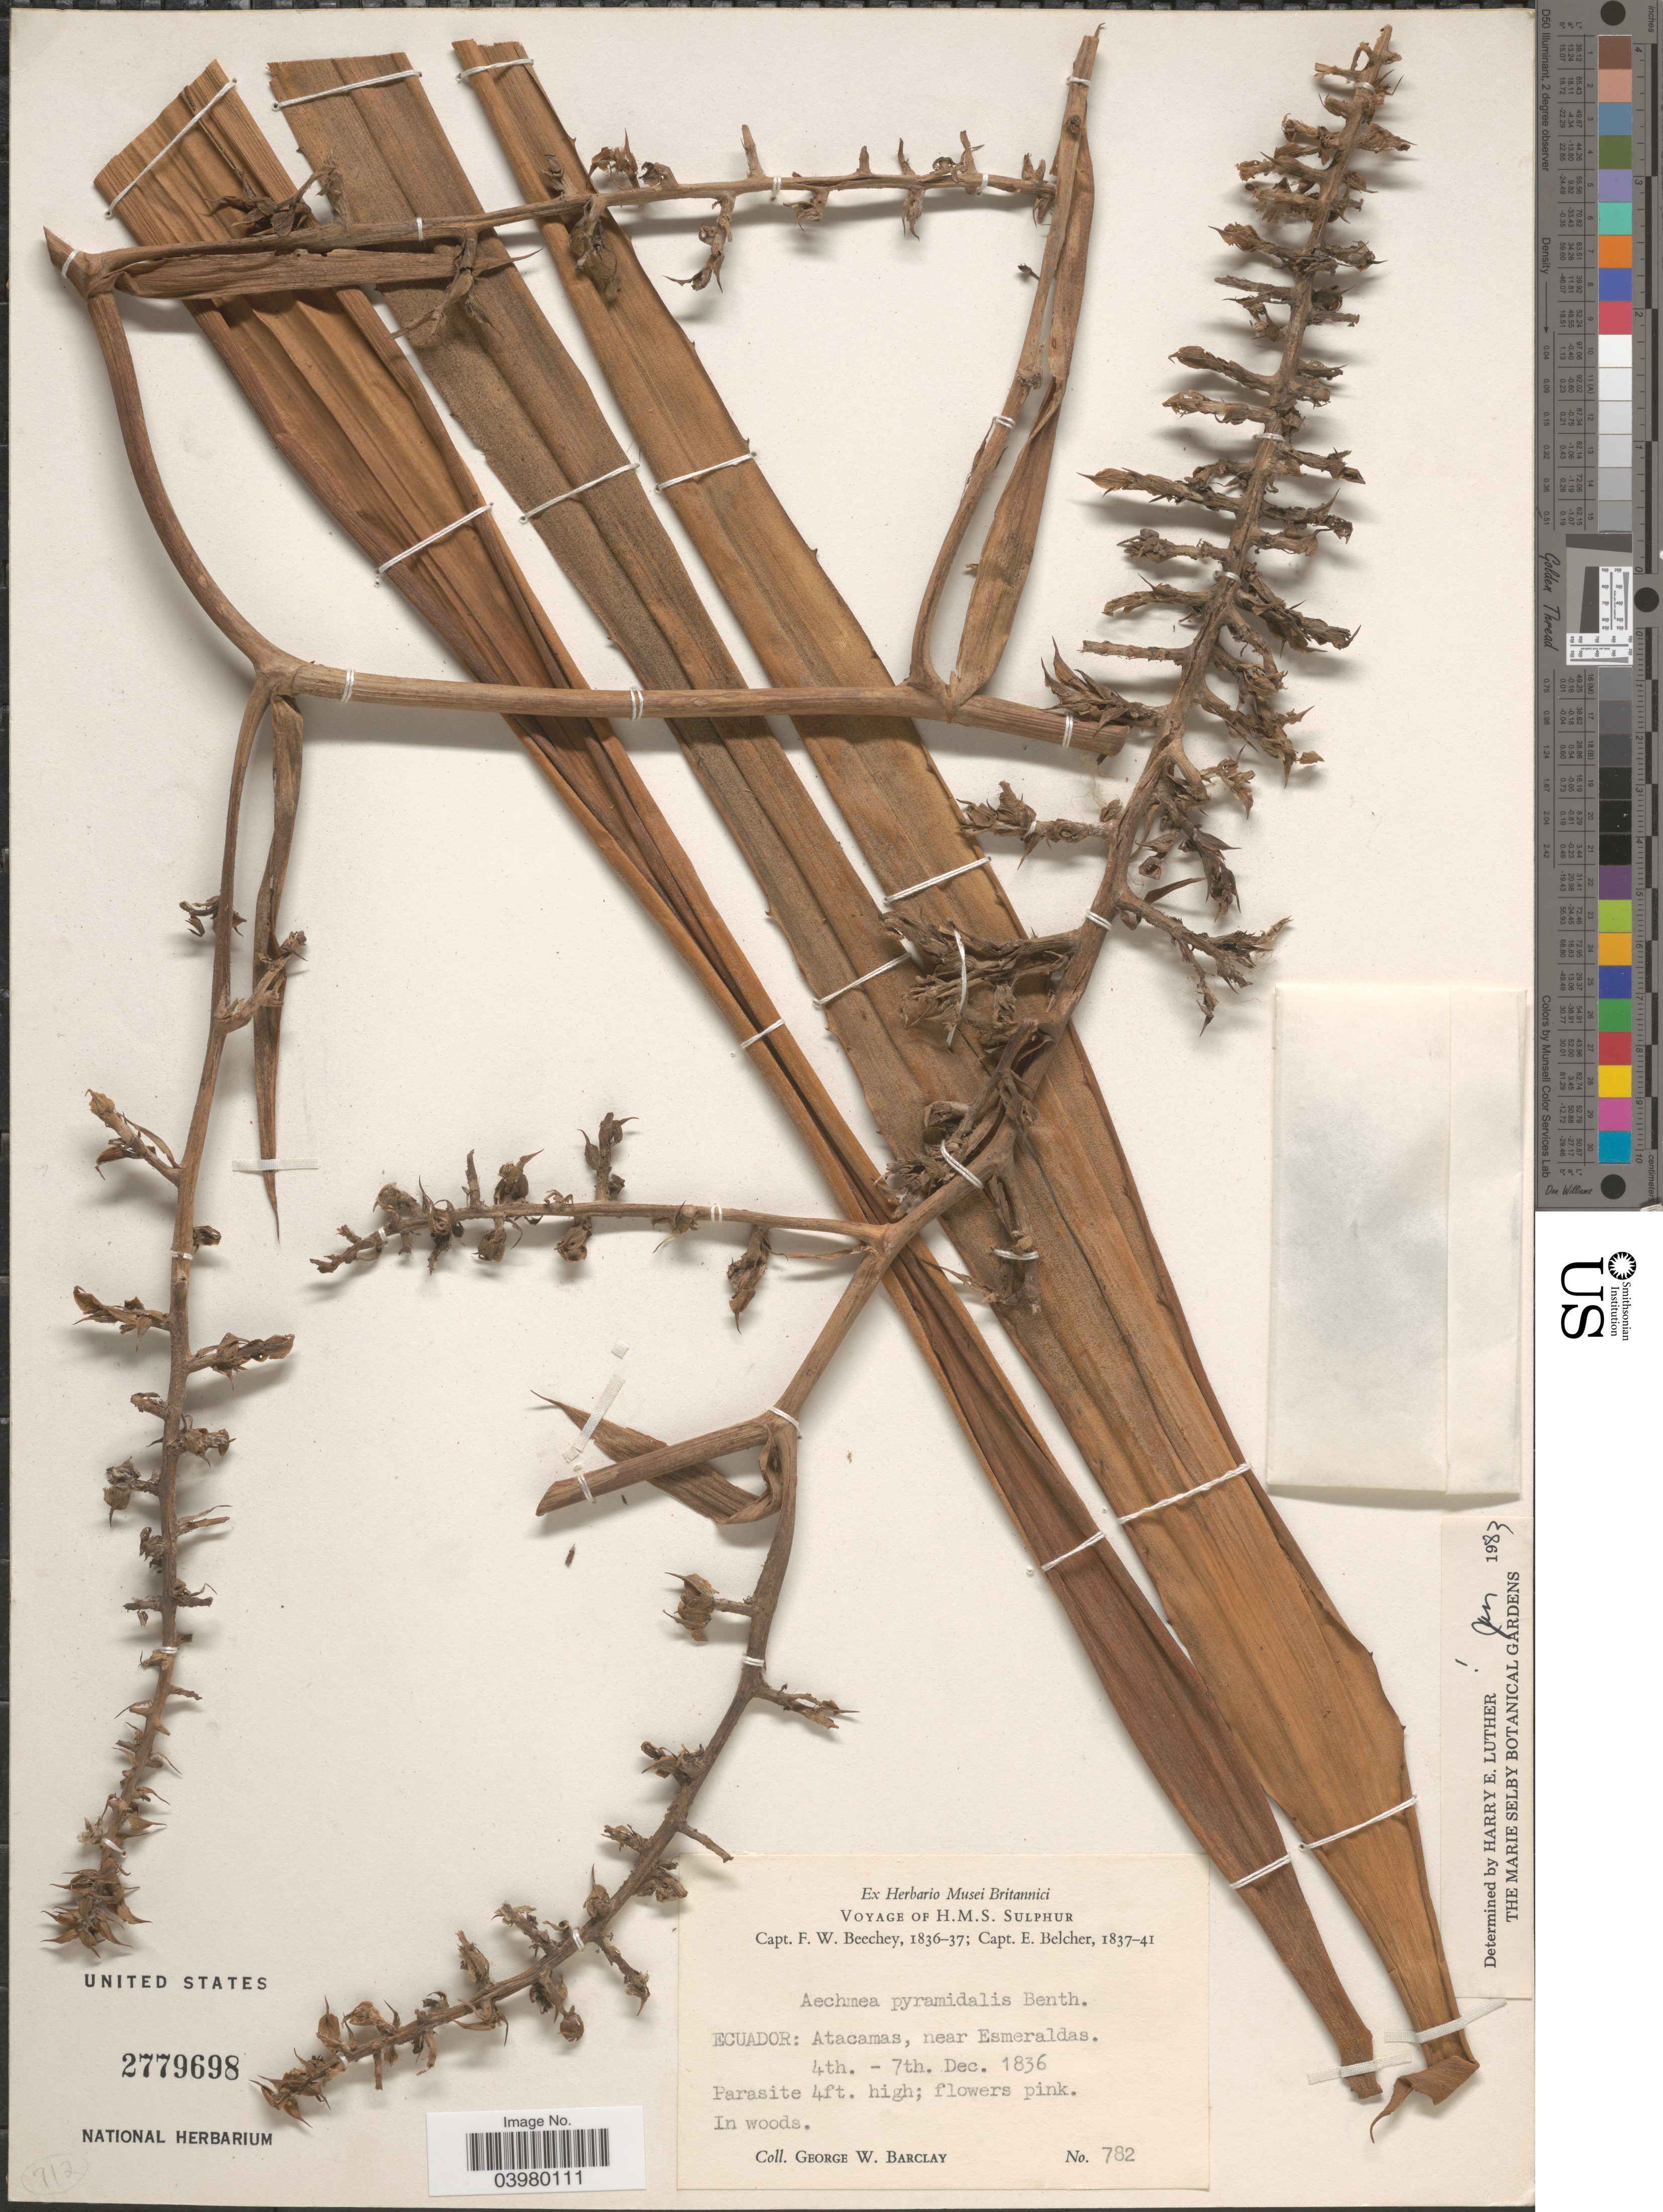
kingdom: Plantae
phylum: Tracheophyta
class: Liliopsida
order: Poales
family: Bromeliaceae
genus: Aechmea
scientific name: Aechmea pyramidalis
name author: Benth.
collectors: G. W. Barclay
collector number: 782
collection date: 1836-12-04/1836-12-07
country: Ecuador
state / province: Esmeraldas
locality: Atacamas, near Esmeraldas.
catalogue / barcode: US 2779698